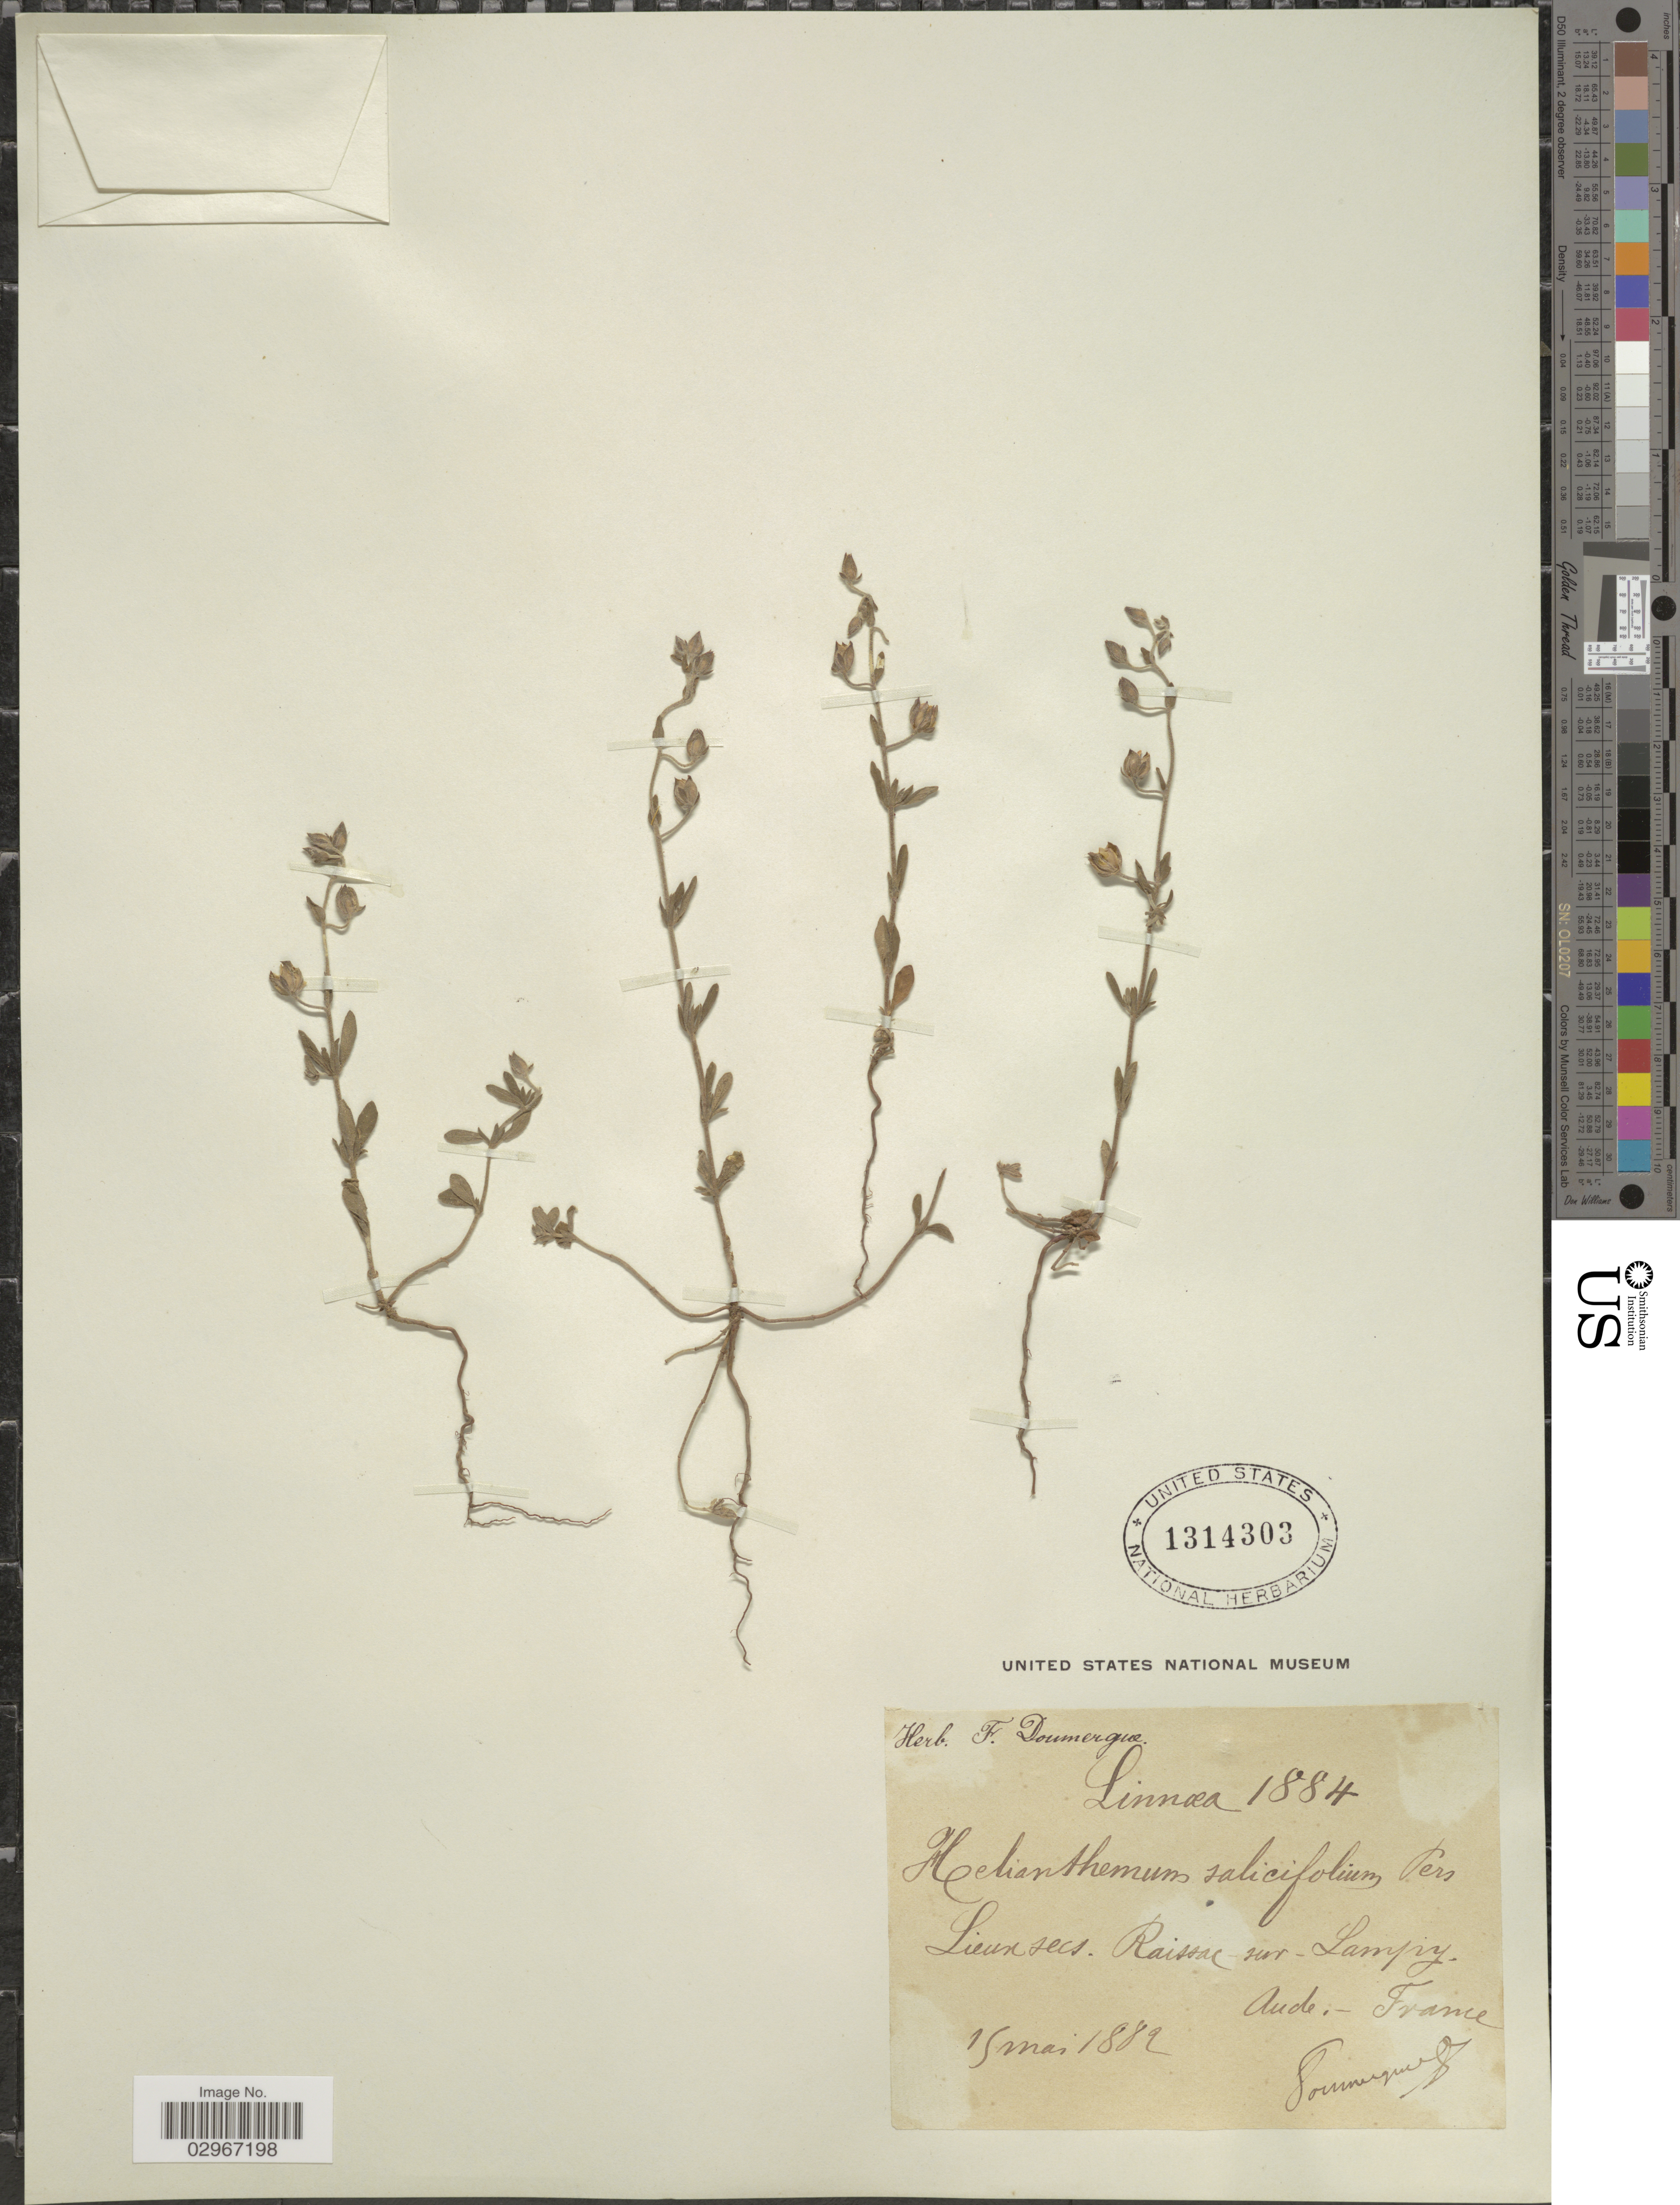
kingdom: Plantae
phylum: Tracheophyta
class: Magnoliopsida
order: Malvales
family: Cistaceae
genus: Helianthemum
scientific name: Helianthemum salicifolium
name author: (L.) Mill.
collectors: F. Doumergue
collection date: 1882-05-15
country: France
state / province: Occitanie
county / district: Aude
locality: Lieuxsecs, Raissac-sur-Lampy, Aude.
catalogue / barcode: US 1314303